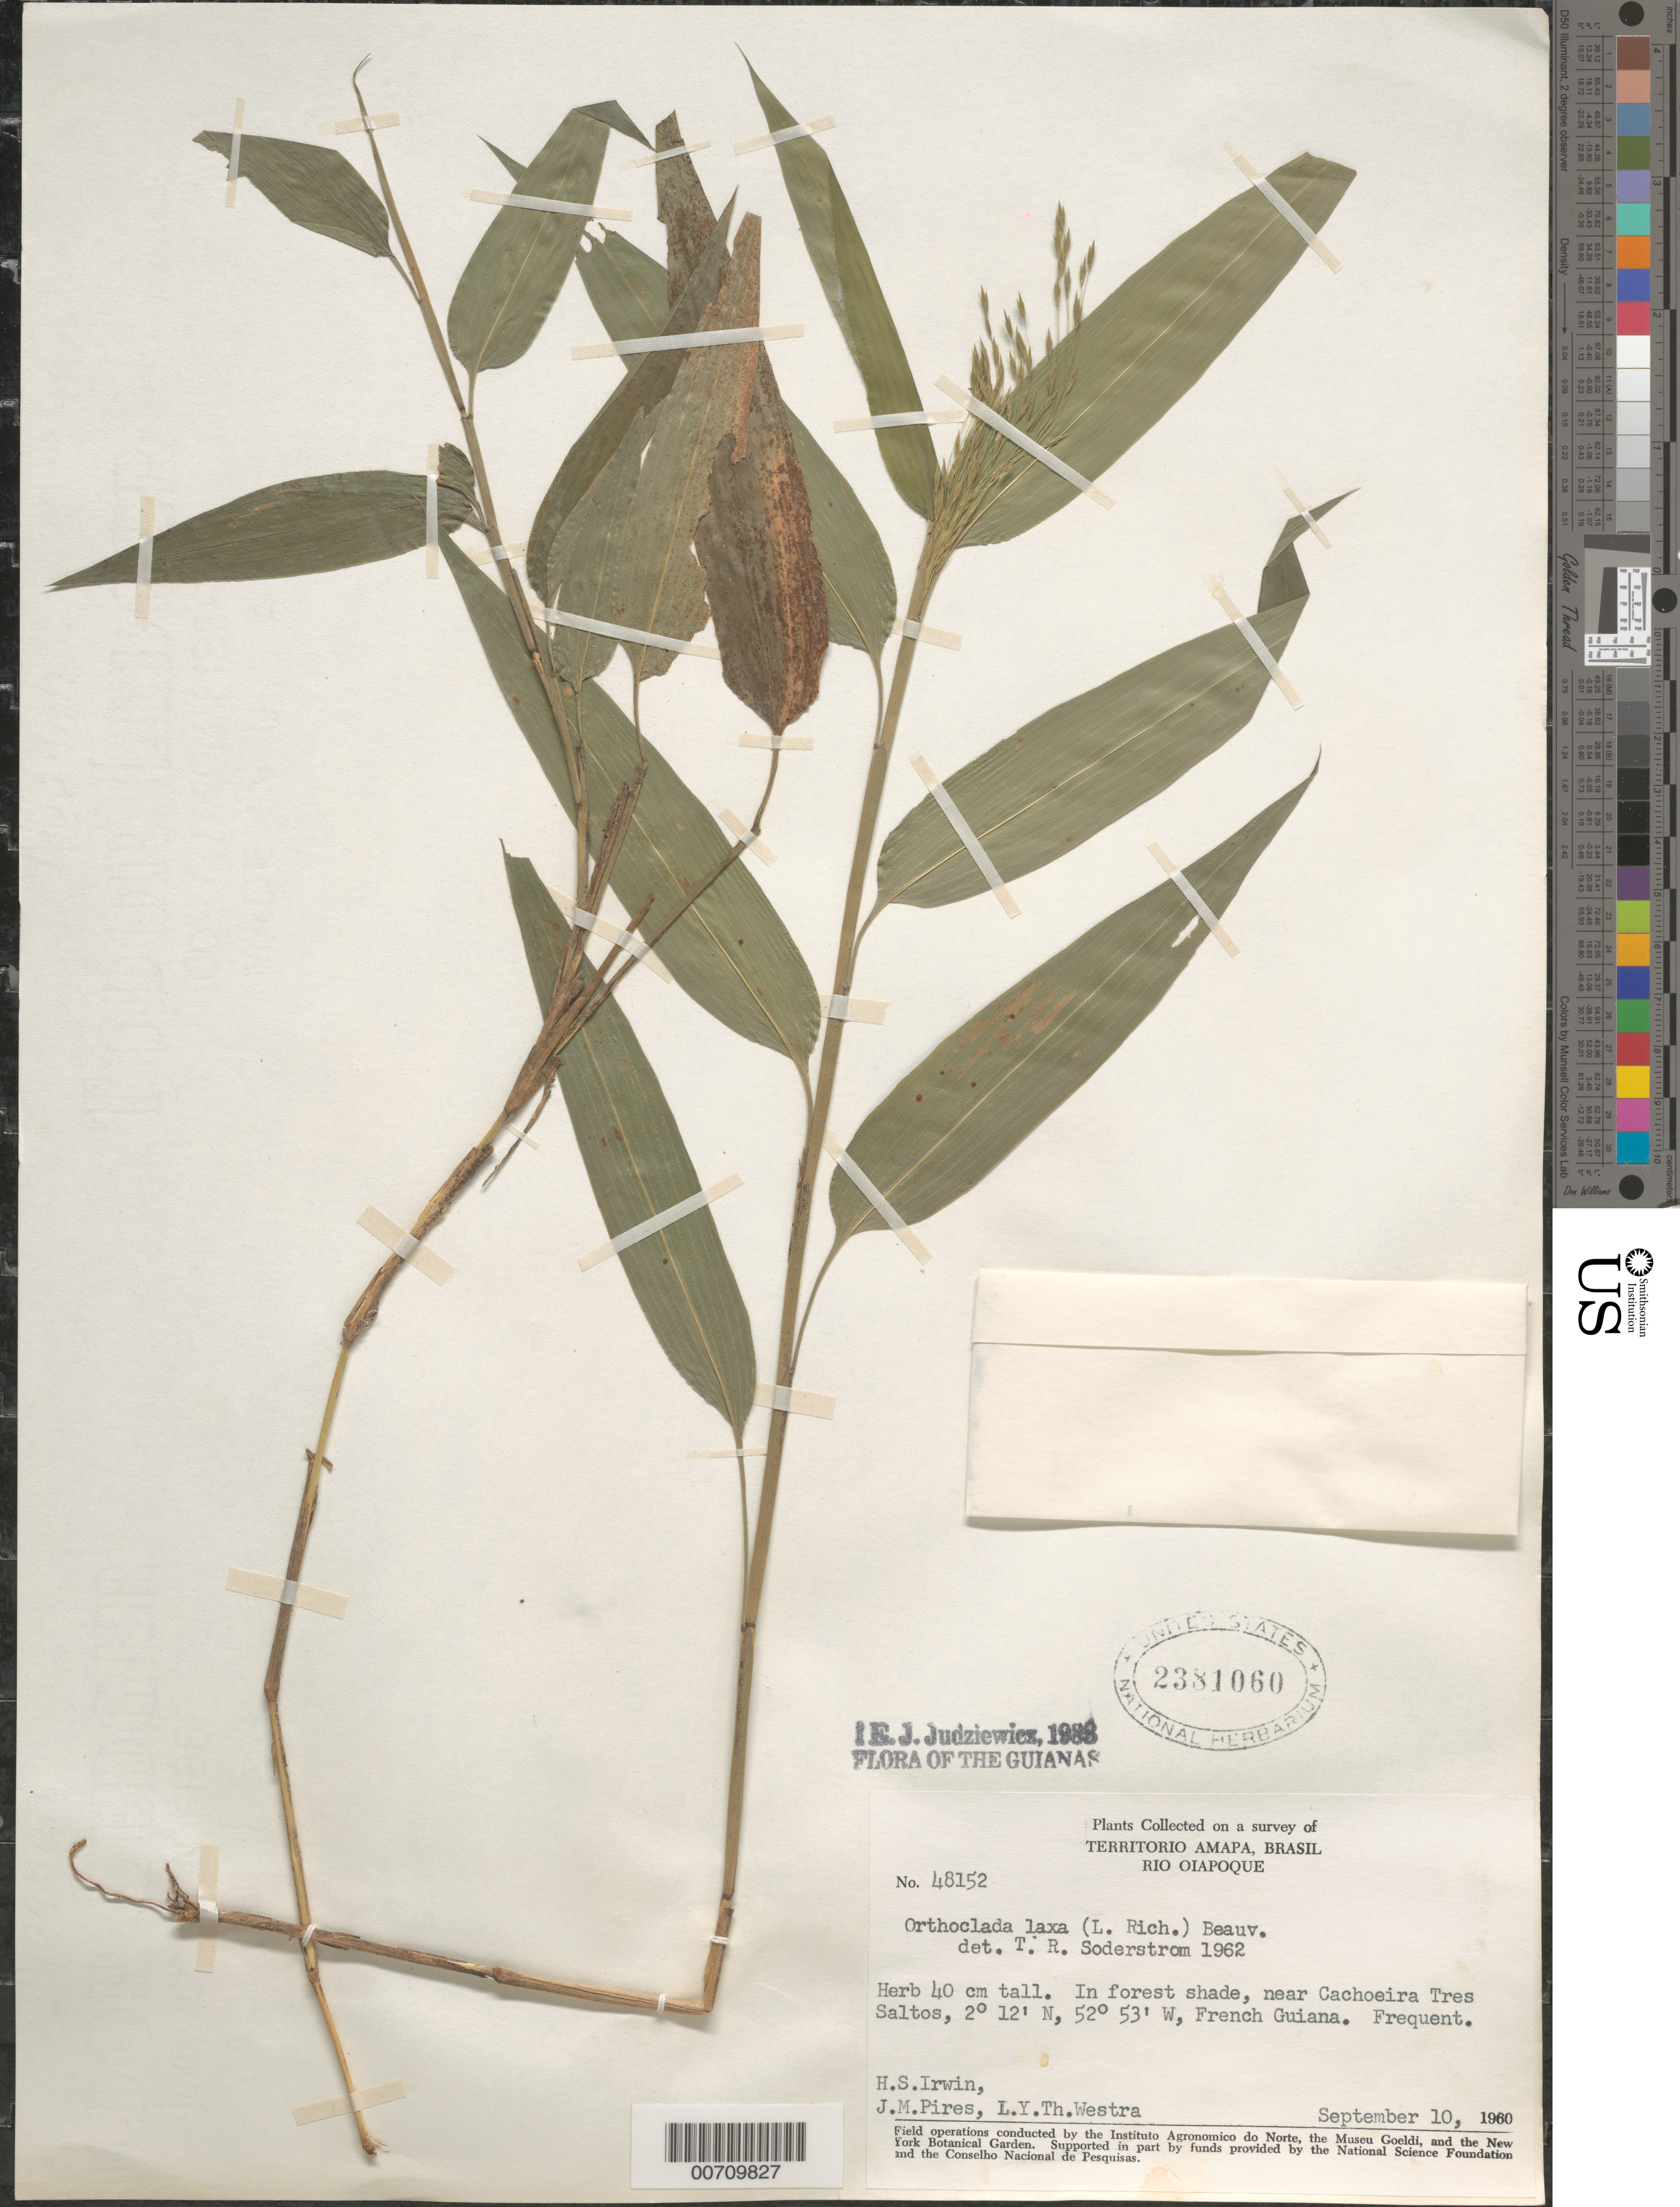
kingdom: Plantae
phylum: Tracheophyta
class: Liliopsida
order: Poales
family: Poaceae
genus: Orthoclada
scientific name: Orthoclada laxa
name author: P. Beauv.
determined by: Soderstrom, T. R.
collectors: H. Irwin, M. J. Pires & L. Y. T. Westra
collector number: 48152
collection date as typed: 10-Sep-60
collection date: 1960-09-10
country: French Guiana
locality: Río Oiapoque, near Cachoeira Tres Saltos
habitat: Forest shade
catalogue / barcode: US 2381060